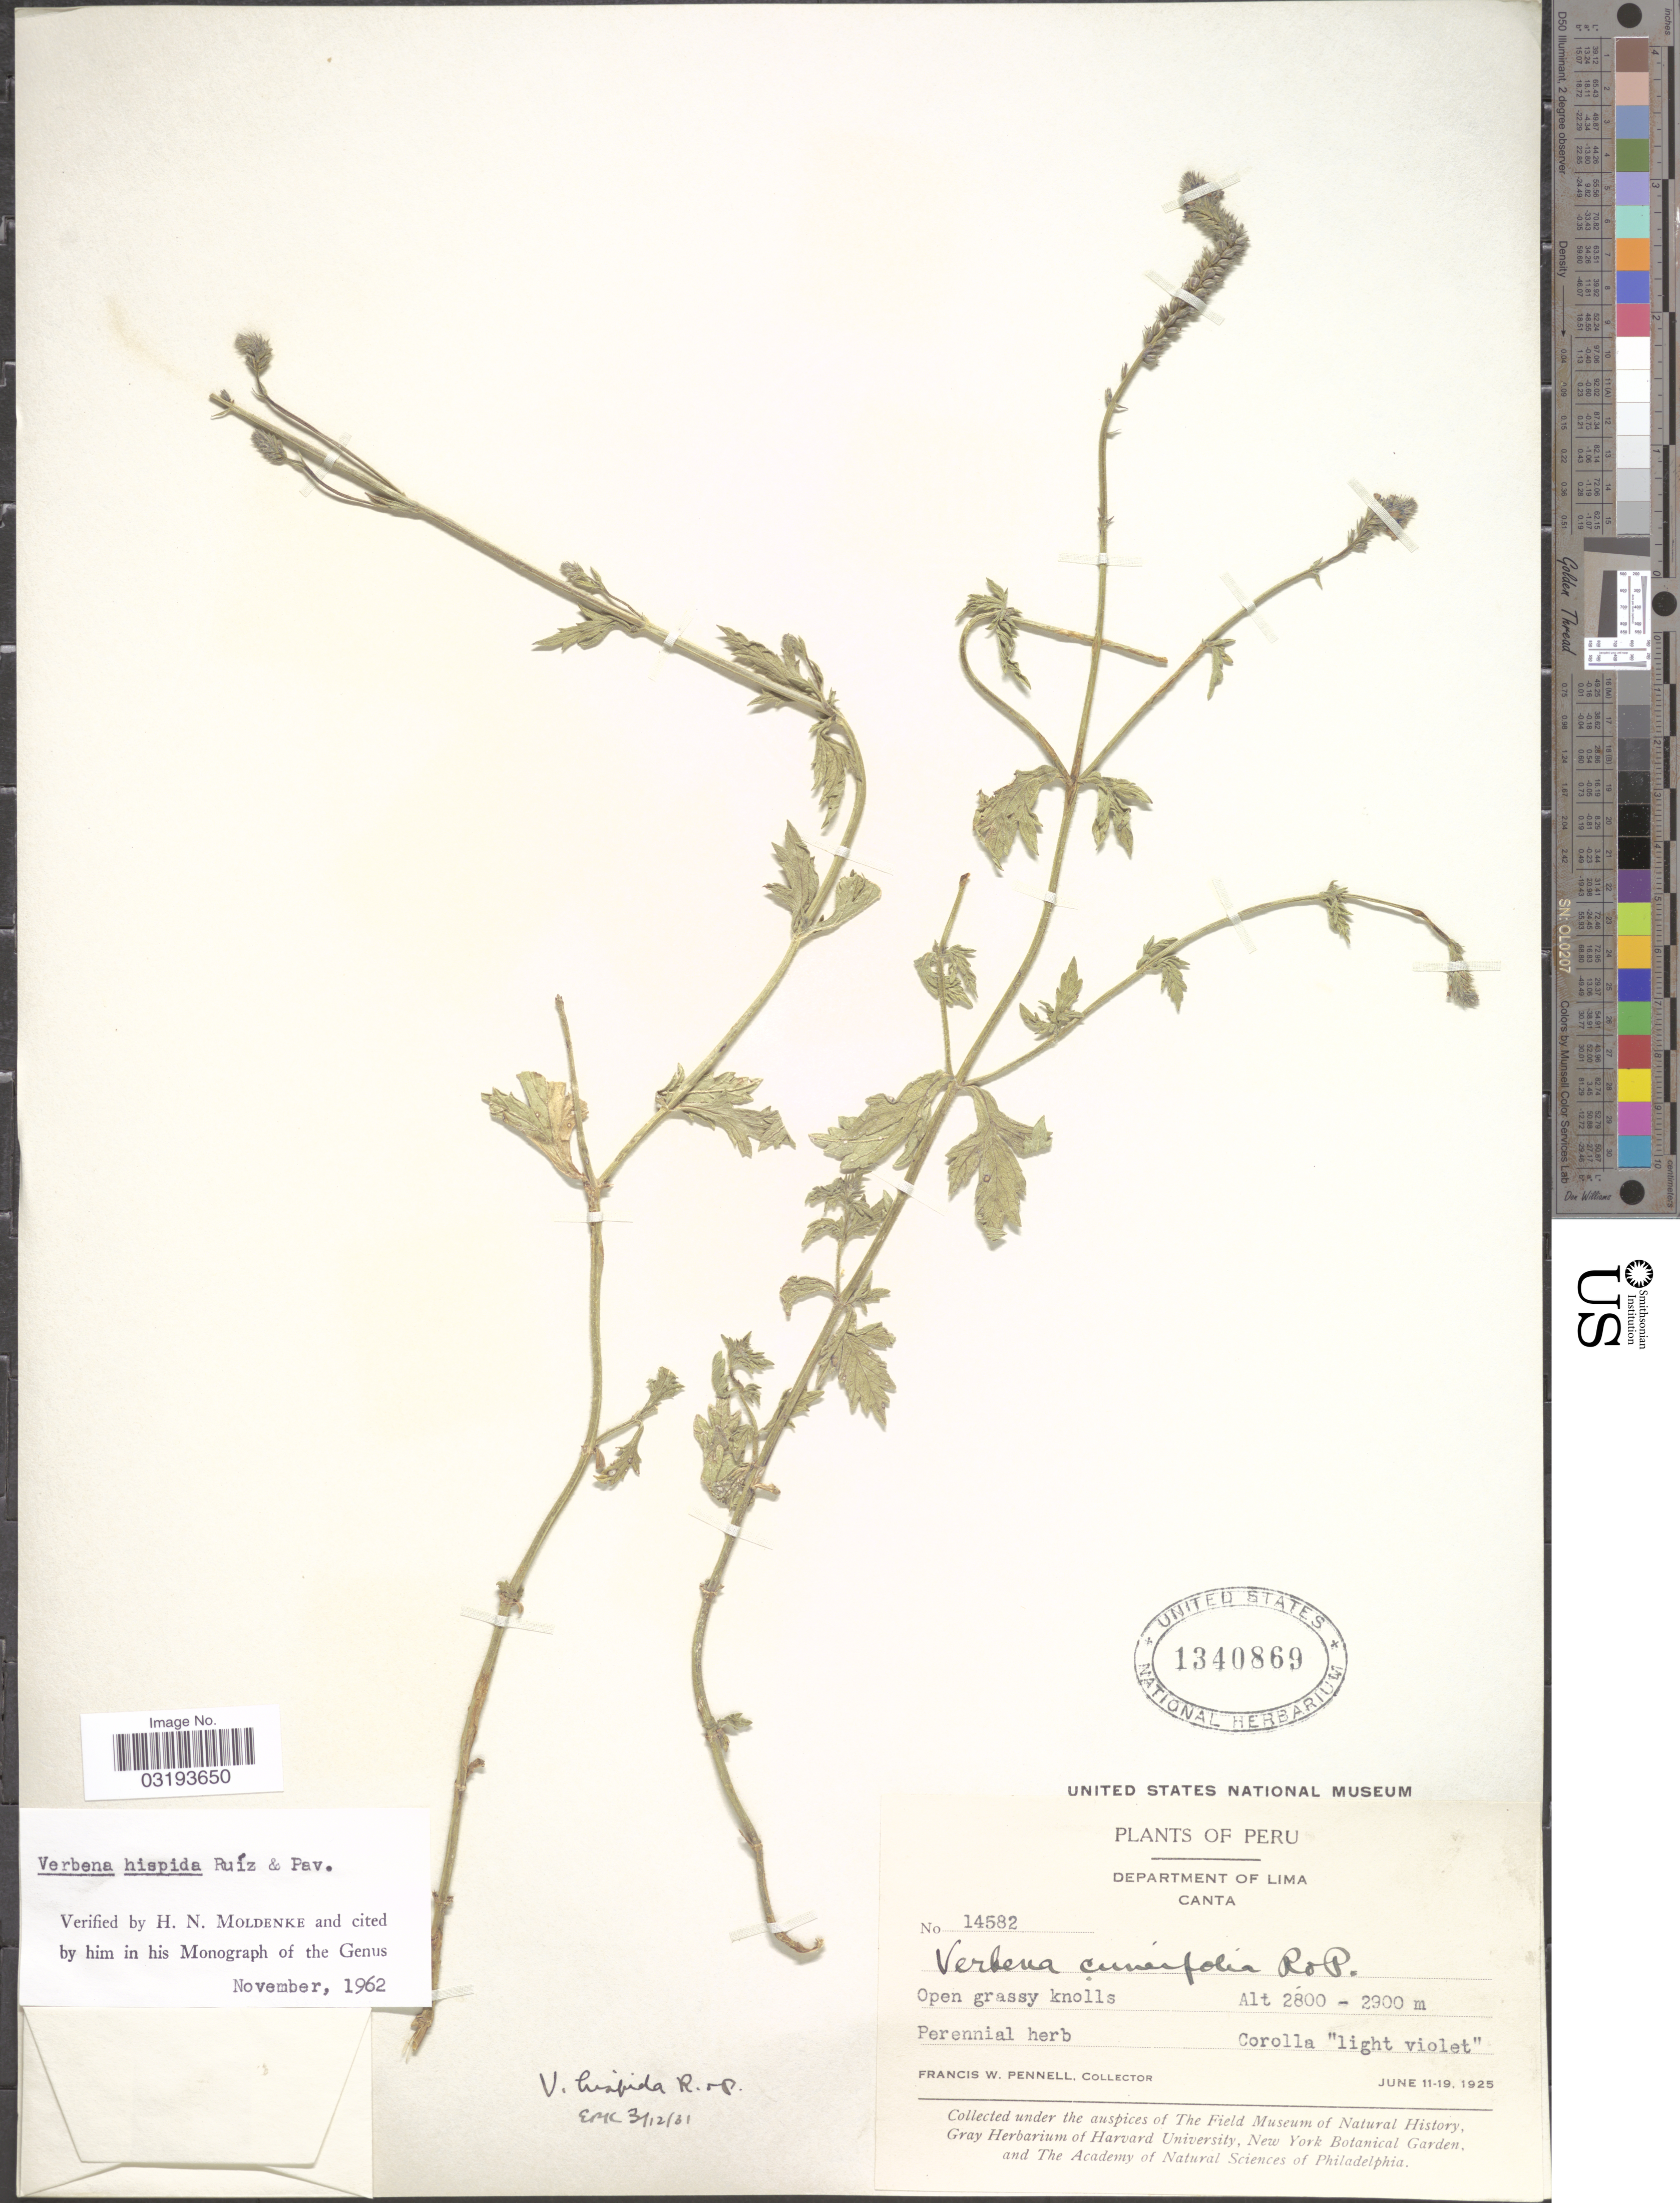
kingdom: Plantae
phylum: Tracheophyta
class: Magnoliopsida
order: Lamiales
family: Verbenaceae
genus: Verbena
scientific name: Verbena hispida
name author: Ruiz & Pav.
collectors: F. W. Pennell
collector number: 14582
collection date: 1925-06-11/1925-06-19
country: Peru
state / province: Lima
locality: Department of Lima. Canta.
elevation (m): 2800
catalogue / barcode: US 1340869